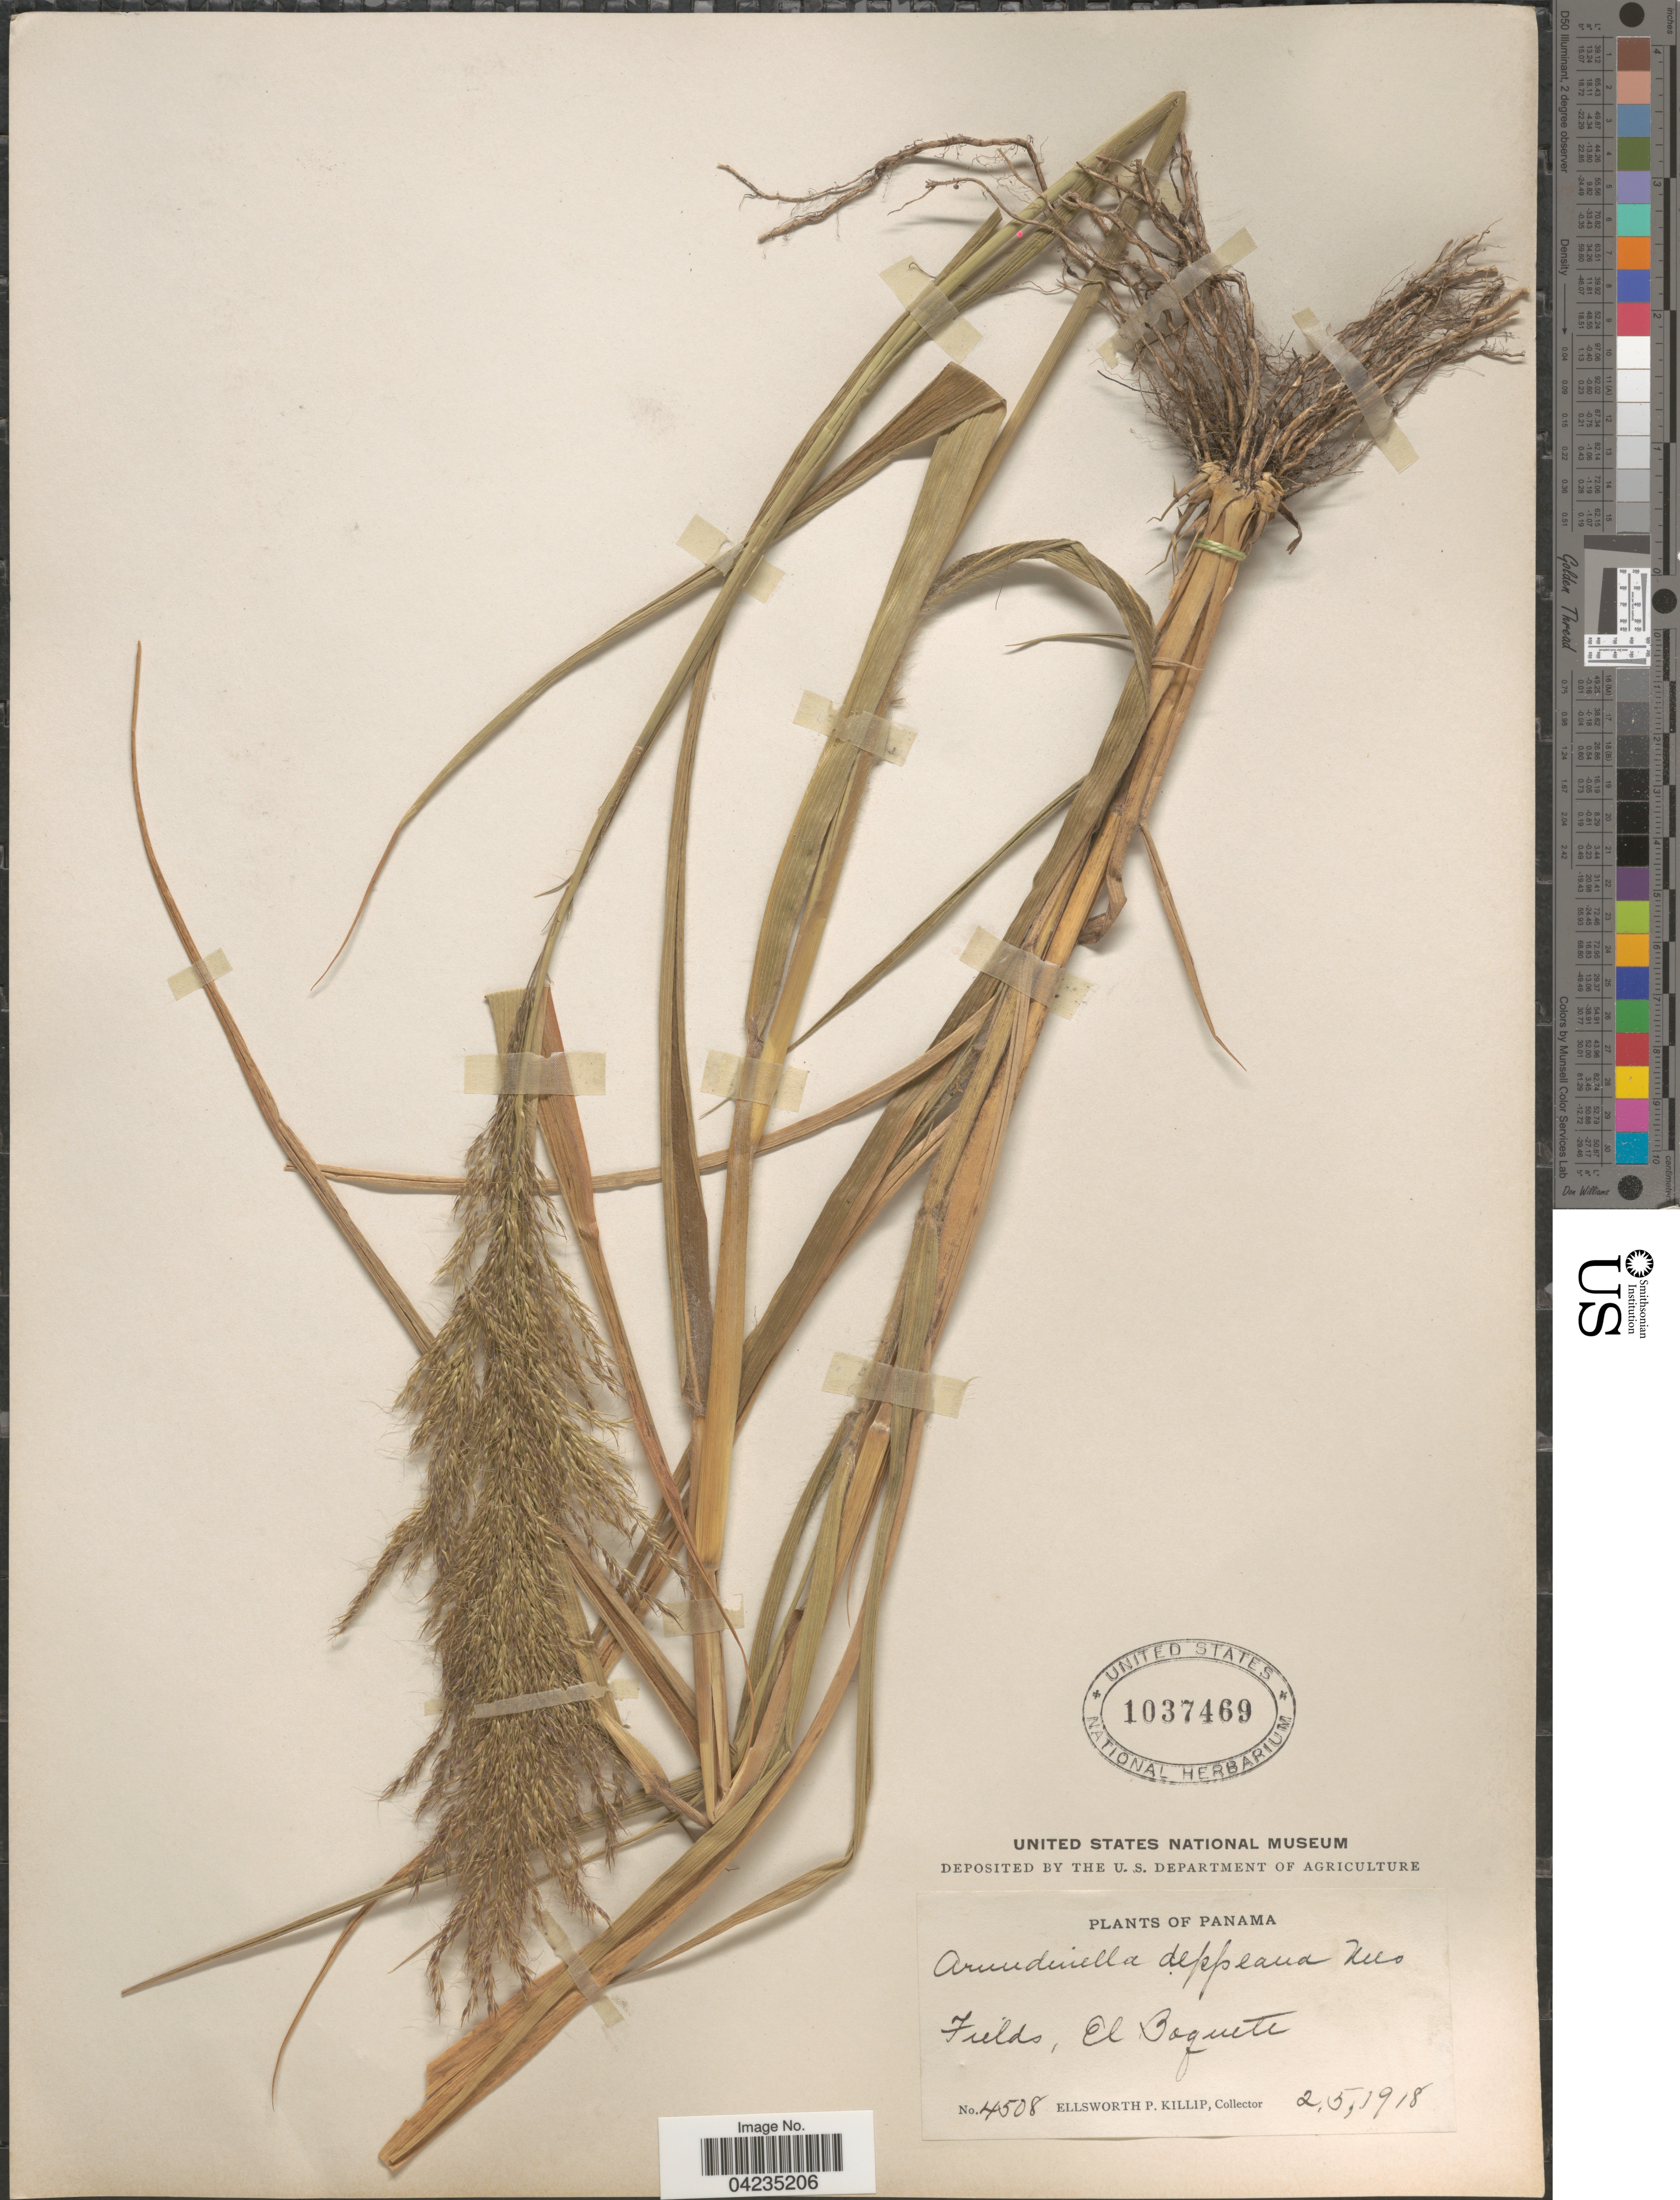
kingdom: Plantae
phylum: Tracheophyta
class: Liliopsida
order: Poales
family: Poaceae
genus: Arundinella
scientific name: Arundinella deppeana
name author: Nees ex Steud.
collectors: E. P. Killip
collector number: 4508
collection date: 1918-05-02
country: Panama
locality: Fields, El Boquete.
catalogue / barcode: US 1037469